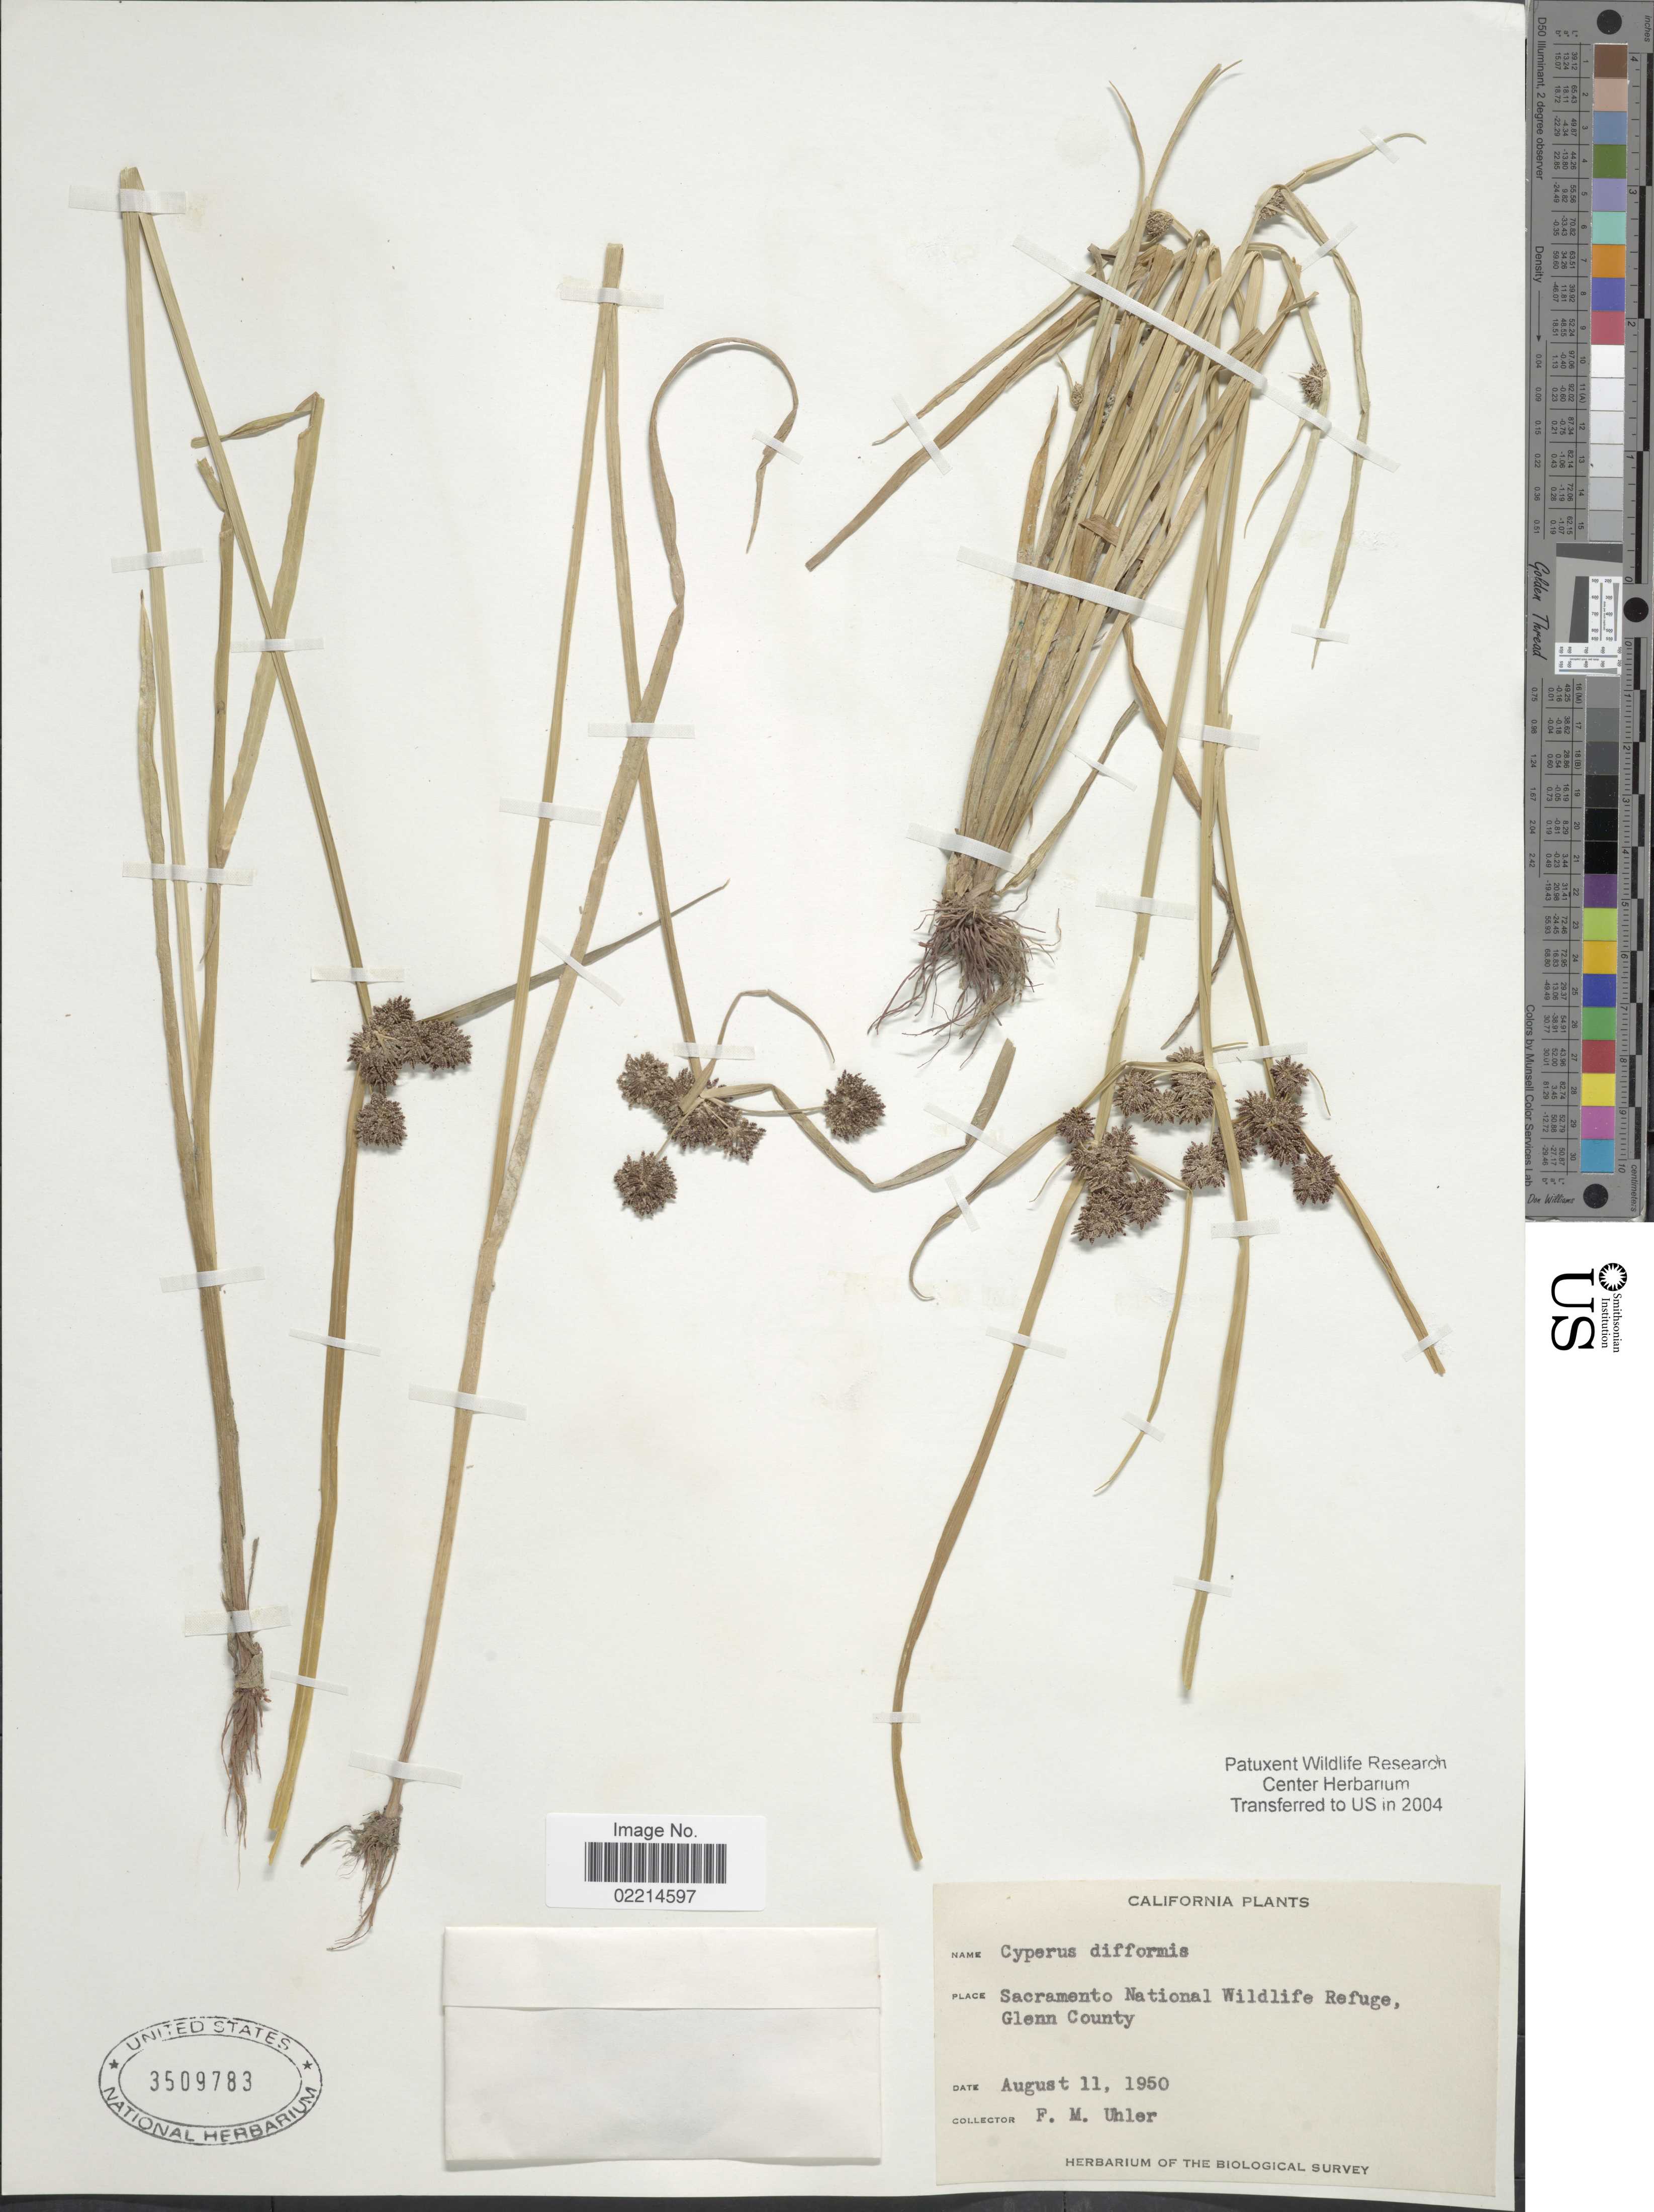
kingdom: Plantae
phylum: Tracheophyta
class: Liliopsida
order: Poales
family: Cyperaceae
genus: Cyperus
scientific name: Cyperus difformis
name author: L.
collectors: F. M. Uhler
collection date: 1950-08-11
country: United States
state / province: California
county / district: Glenn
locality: Sacramento National Wildlife Refuge, Glenn County.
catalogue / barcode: US 3509783